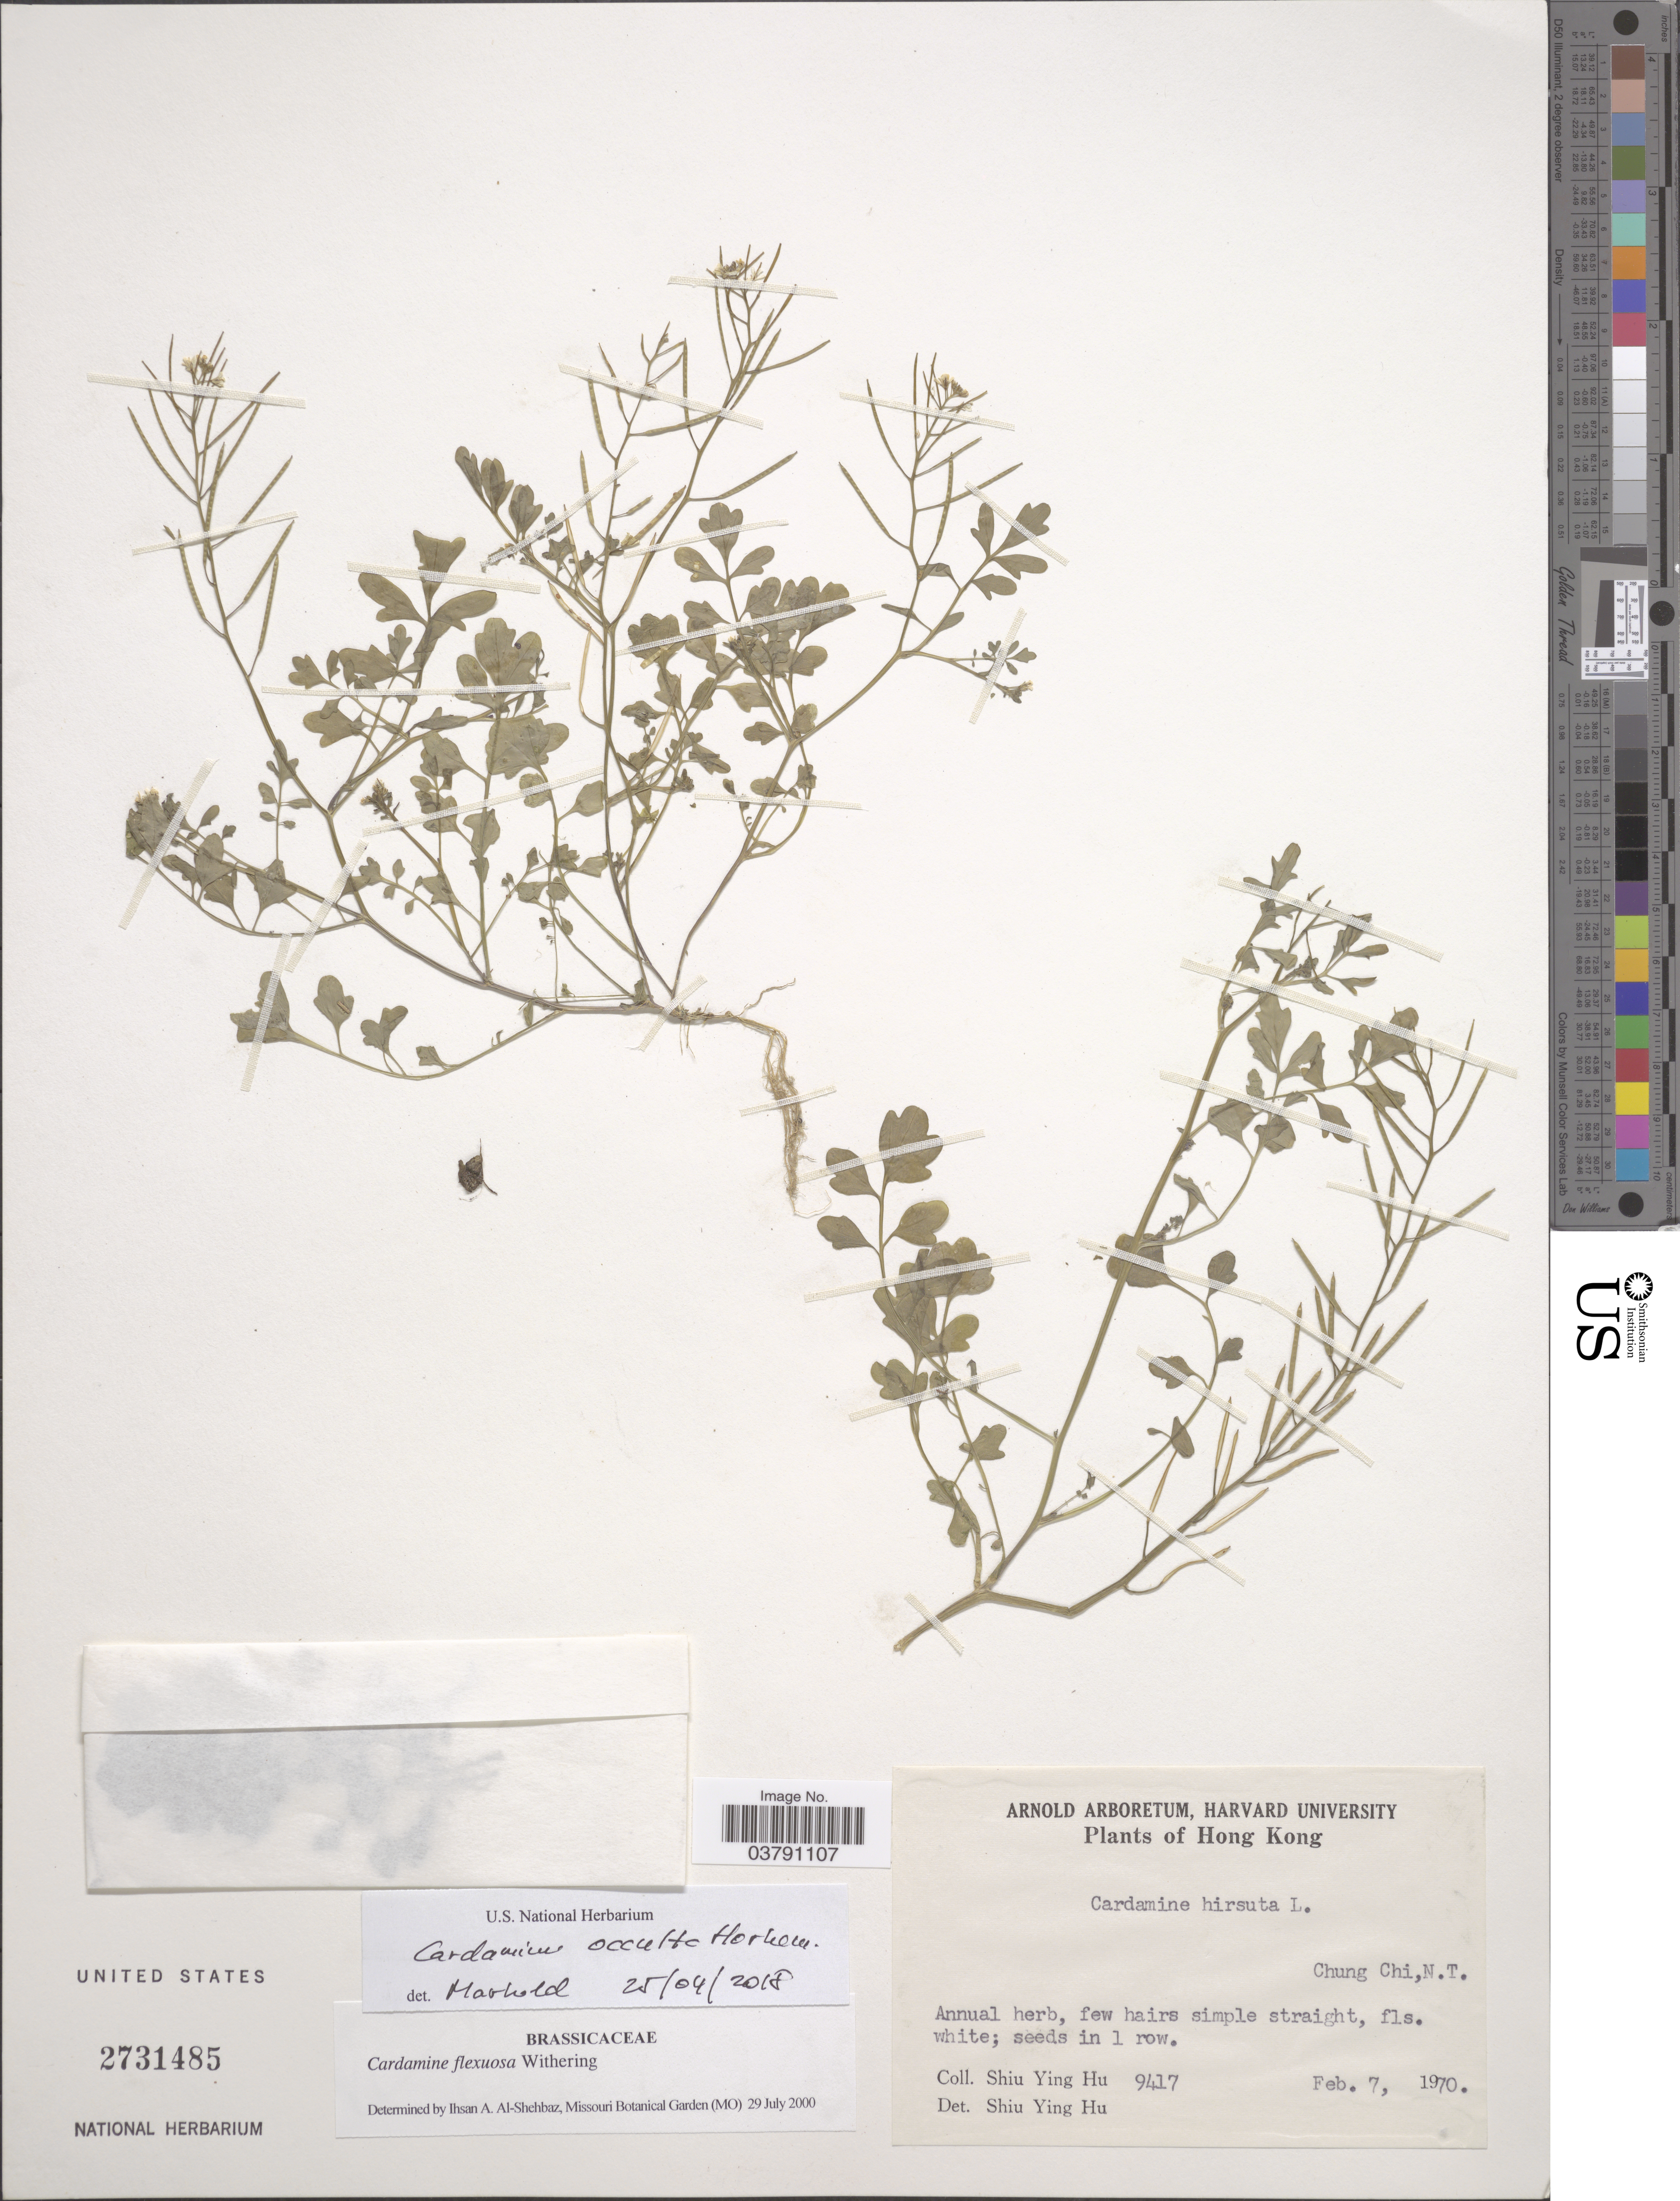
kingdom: Plantae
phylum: Tracheophyta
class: Magnoliopsida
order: Brassicales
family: Brassicaceae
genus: Cardamine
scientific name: Cardamine occulta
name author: Hornem.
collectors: S. Y. Hu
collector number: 9417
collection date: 1970-02-07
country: China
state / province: Hong Kong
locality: Chung Chi, N.T.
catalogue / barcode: US 2731485